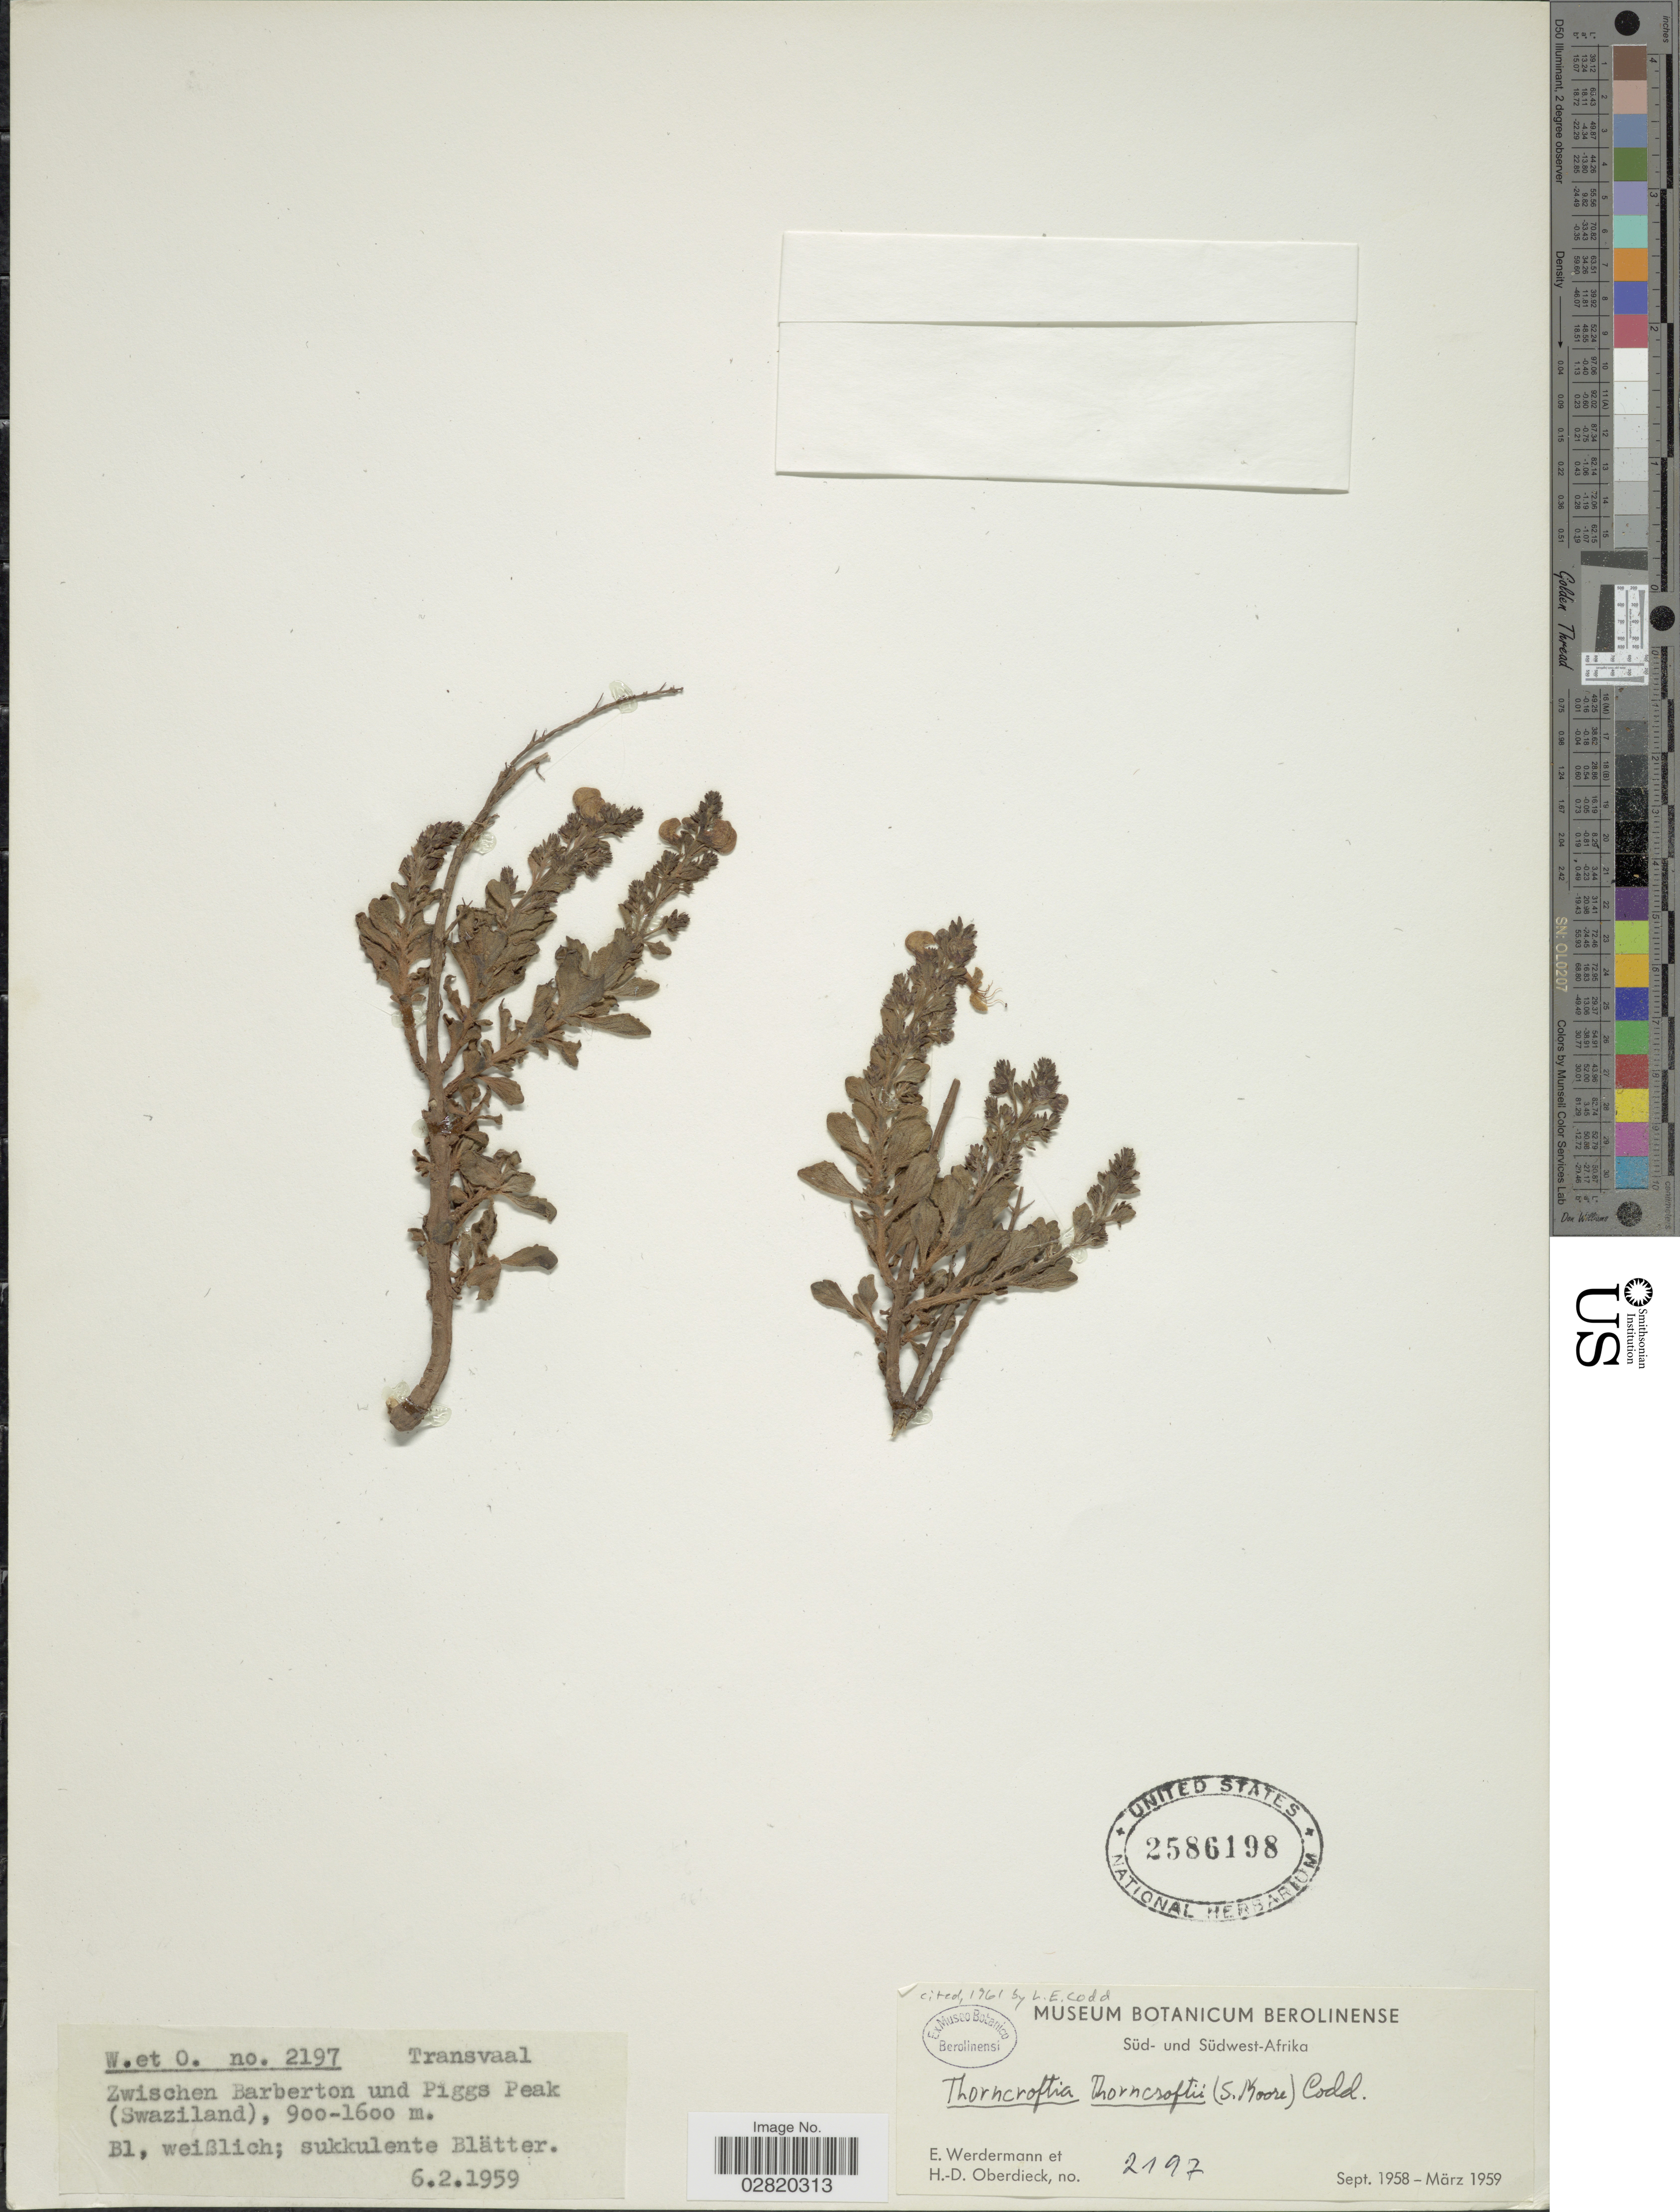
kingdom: Plantae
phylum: Tracheophyta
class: Magnoliopsida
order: Lamiales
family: Lamiaceae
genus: Thorncroftia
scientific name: Thorncroftia thorncroftii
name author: (S. Moore) Codd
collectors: E. Werdermann & H. Oberdieck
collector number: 2197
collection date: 1959-02-06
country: Eswatini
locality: Transvaal. Zwischen Barberton und Piggs Peak. Süd- und Südwest Afrika.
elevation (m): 900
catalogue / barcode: US 2586198